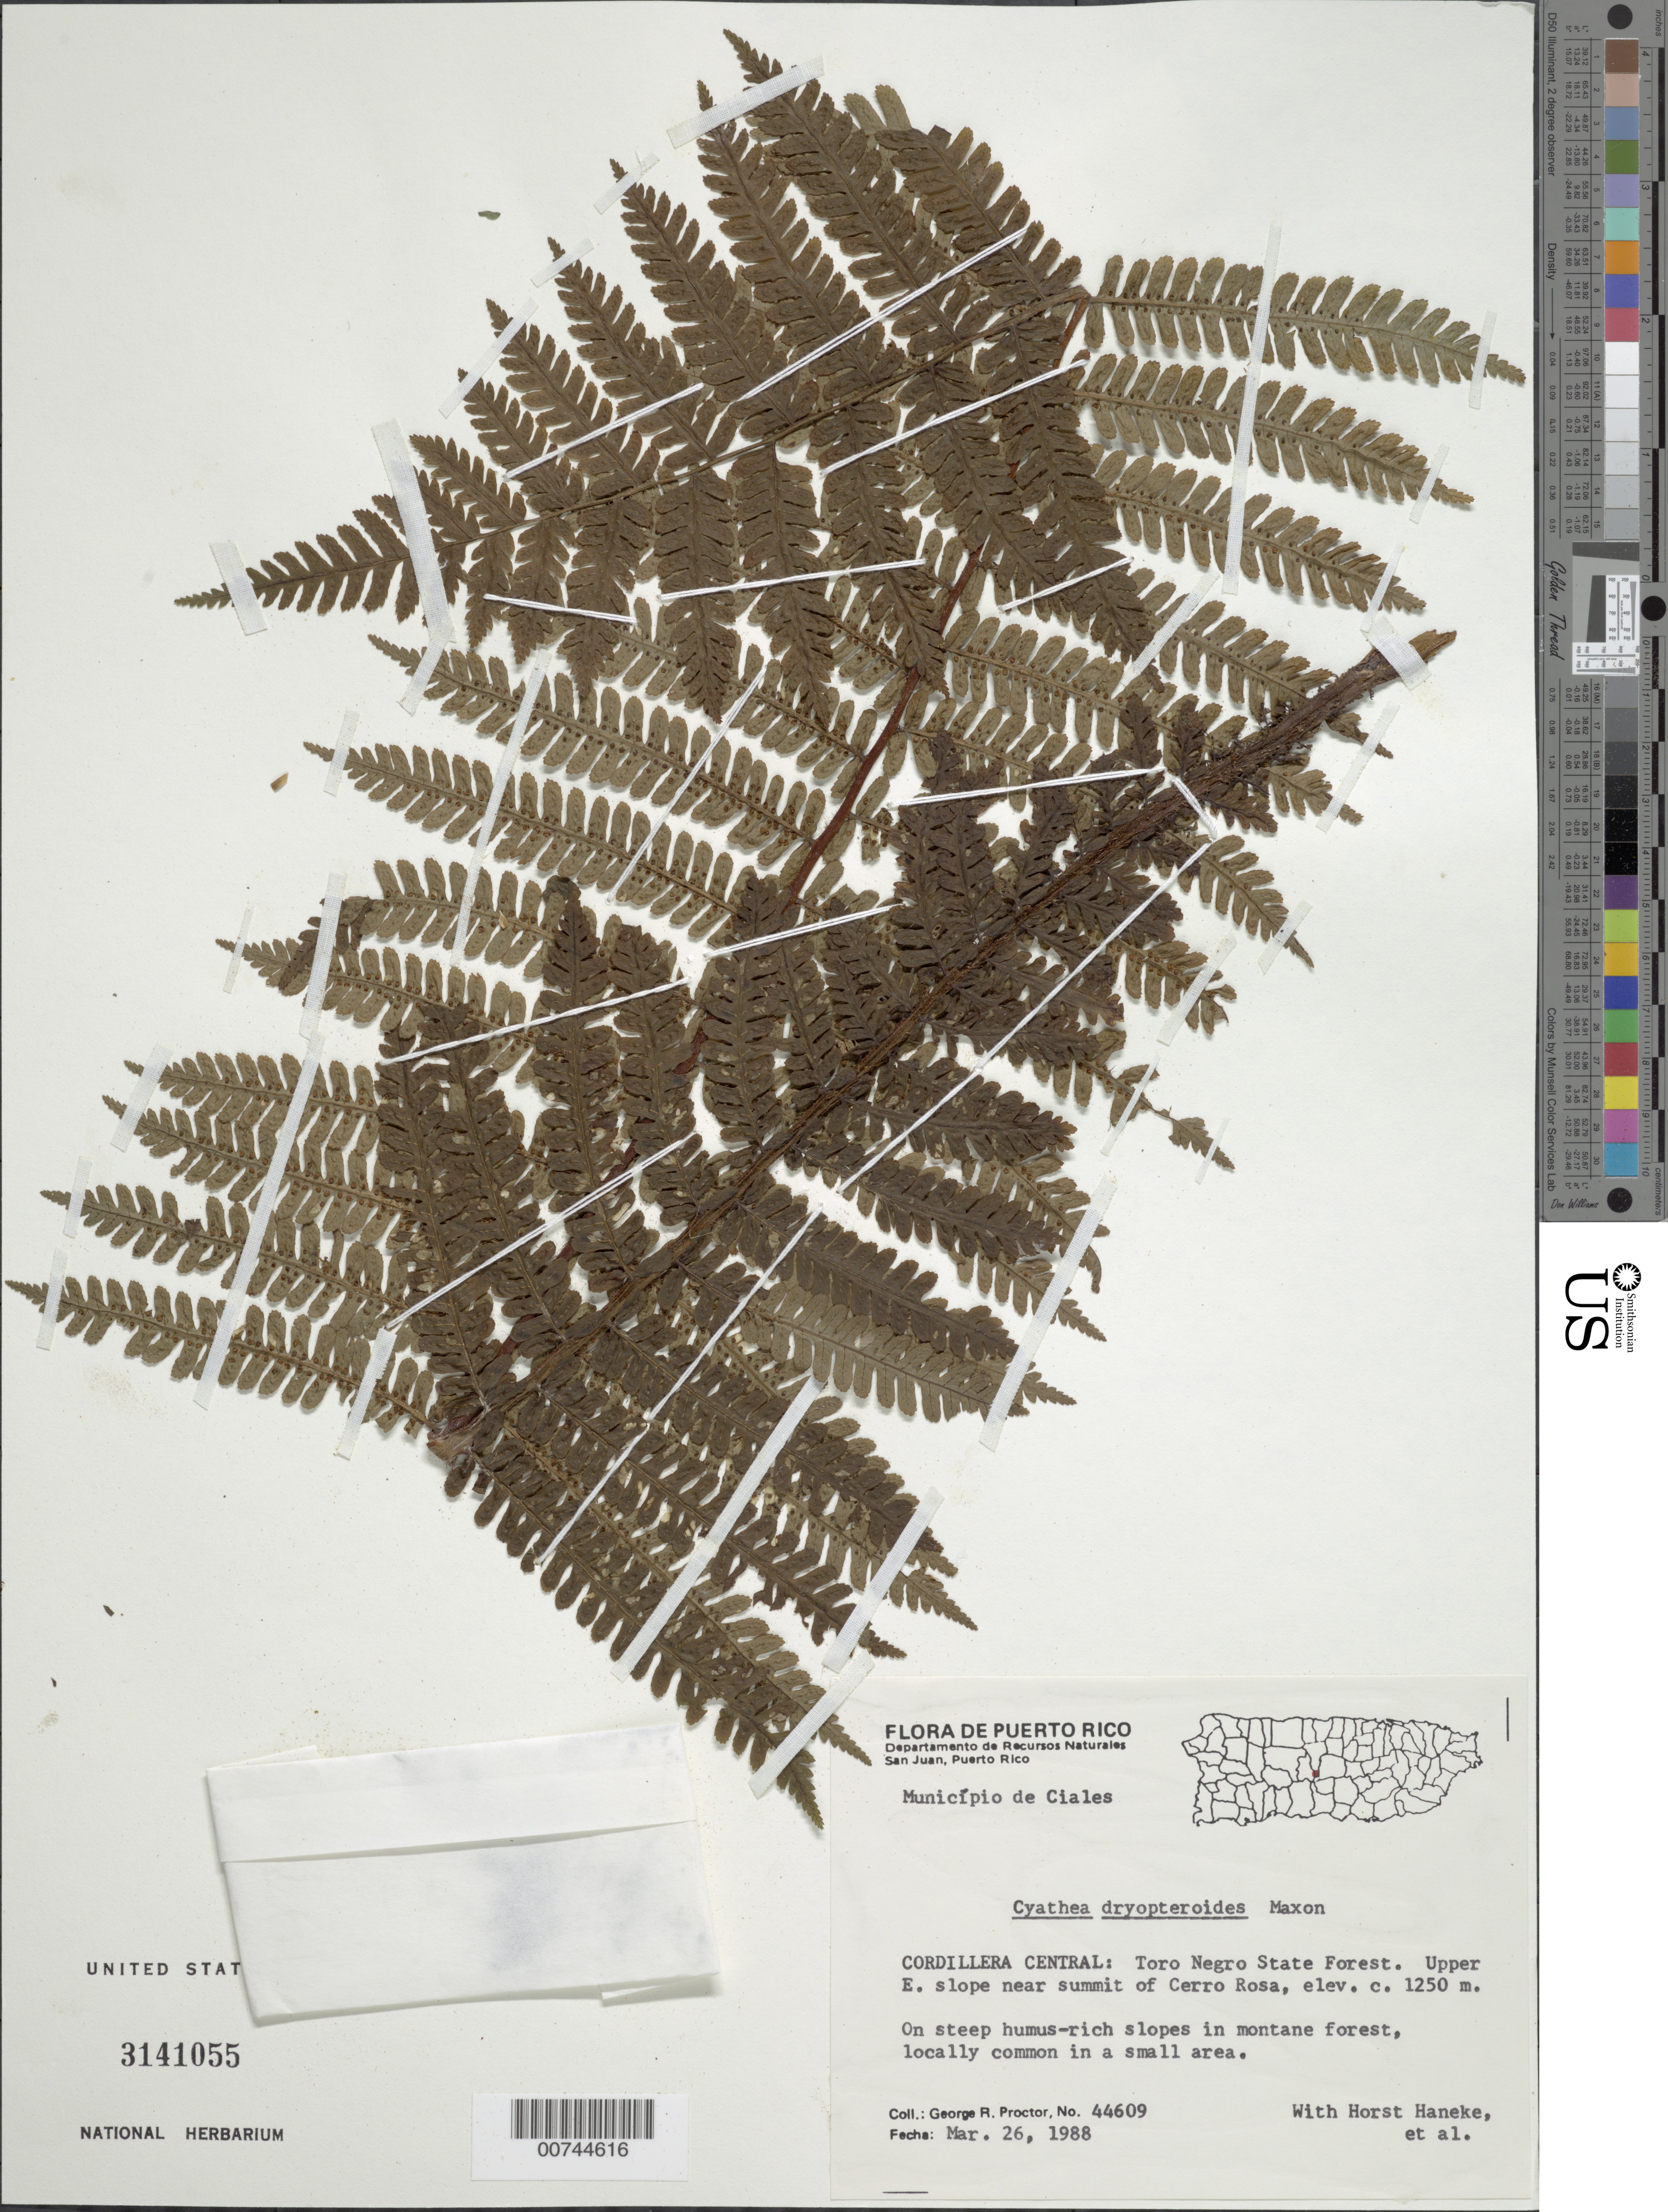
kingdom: Plantae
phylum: Tracheophyta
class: Polypodiopsida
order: Cyatheales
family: Cyatheaceae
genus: Alsophila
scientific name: Alsophila dryopteroides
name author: (Maxon) R.M. Tryon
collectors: G. R. Proctor, H. Haneke & et al.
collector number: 44609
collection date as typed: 26 Mar 1988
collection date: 1988-03-26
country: Puerto Rico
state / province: Villalba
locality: Cordillera Central: Tor Negro State Forest. Upper E. slope near summit of Cerro Rosa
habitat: On steep humus-rich slopes in montane forest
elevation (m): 1250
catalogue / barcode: US 3141055